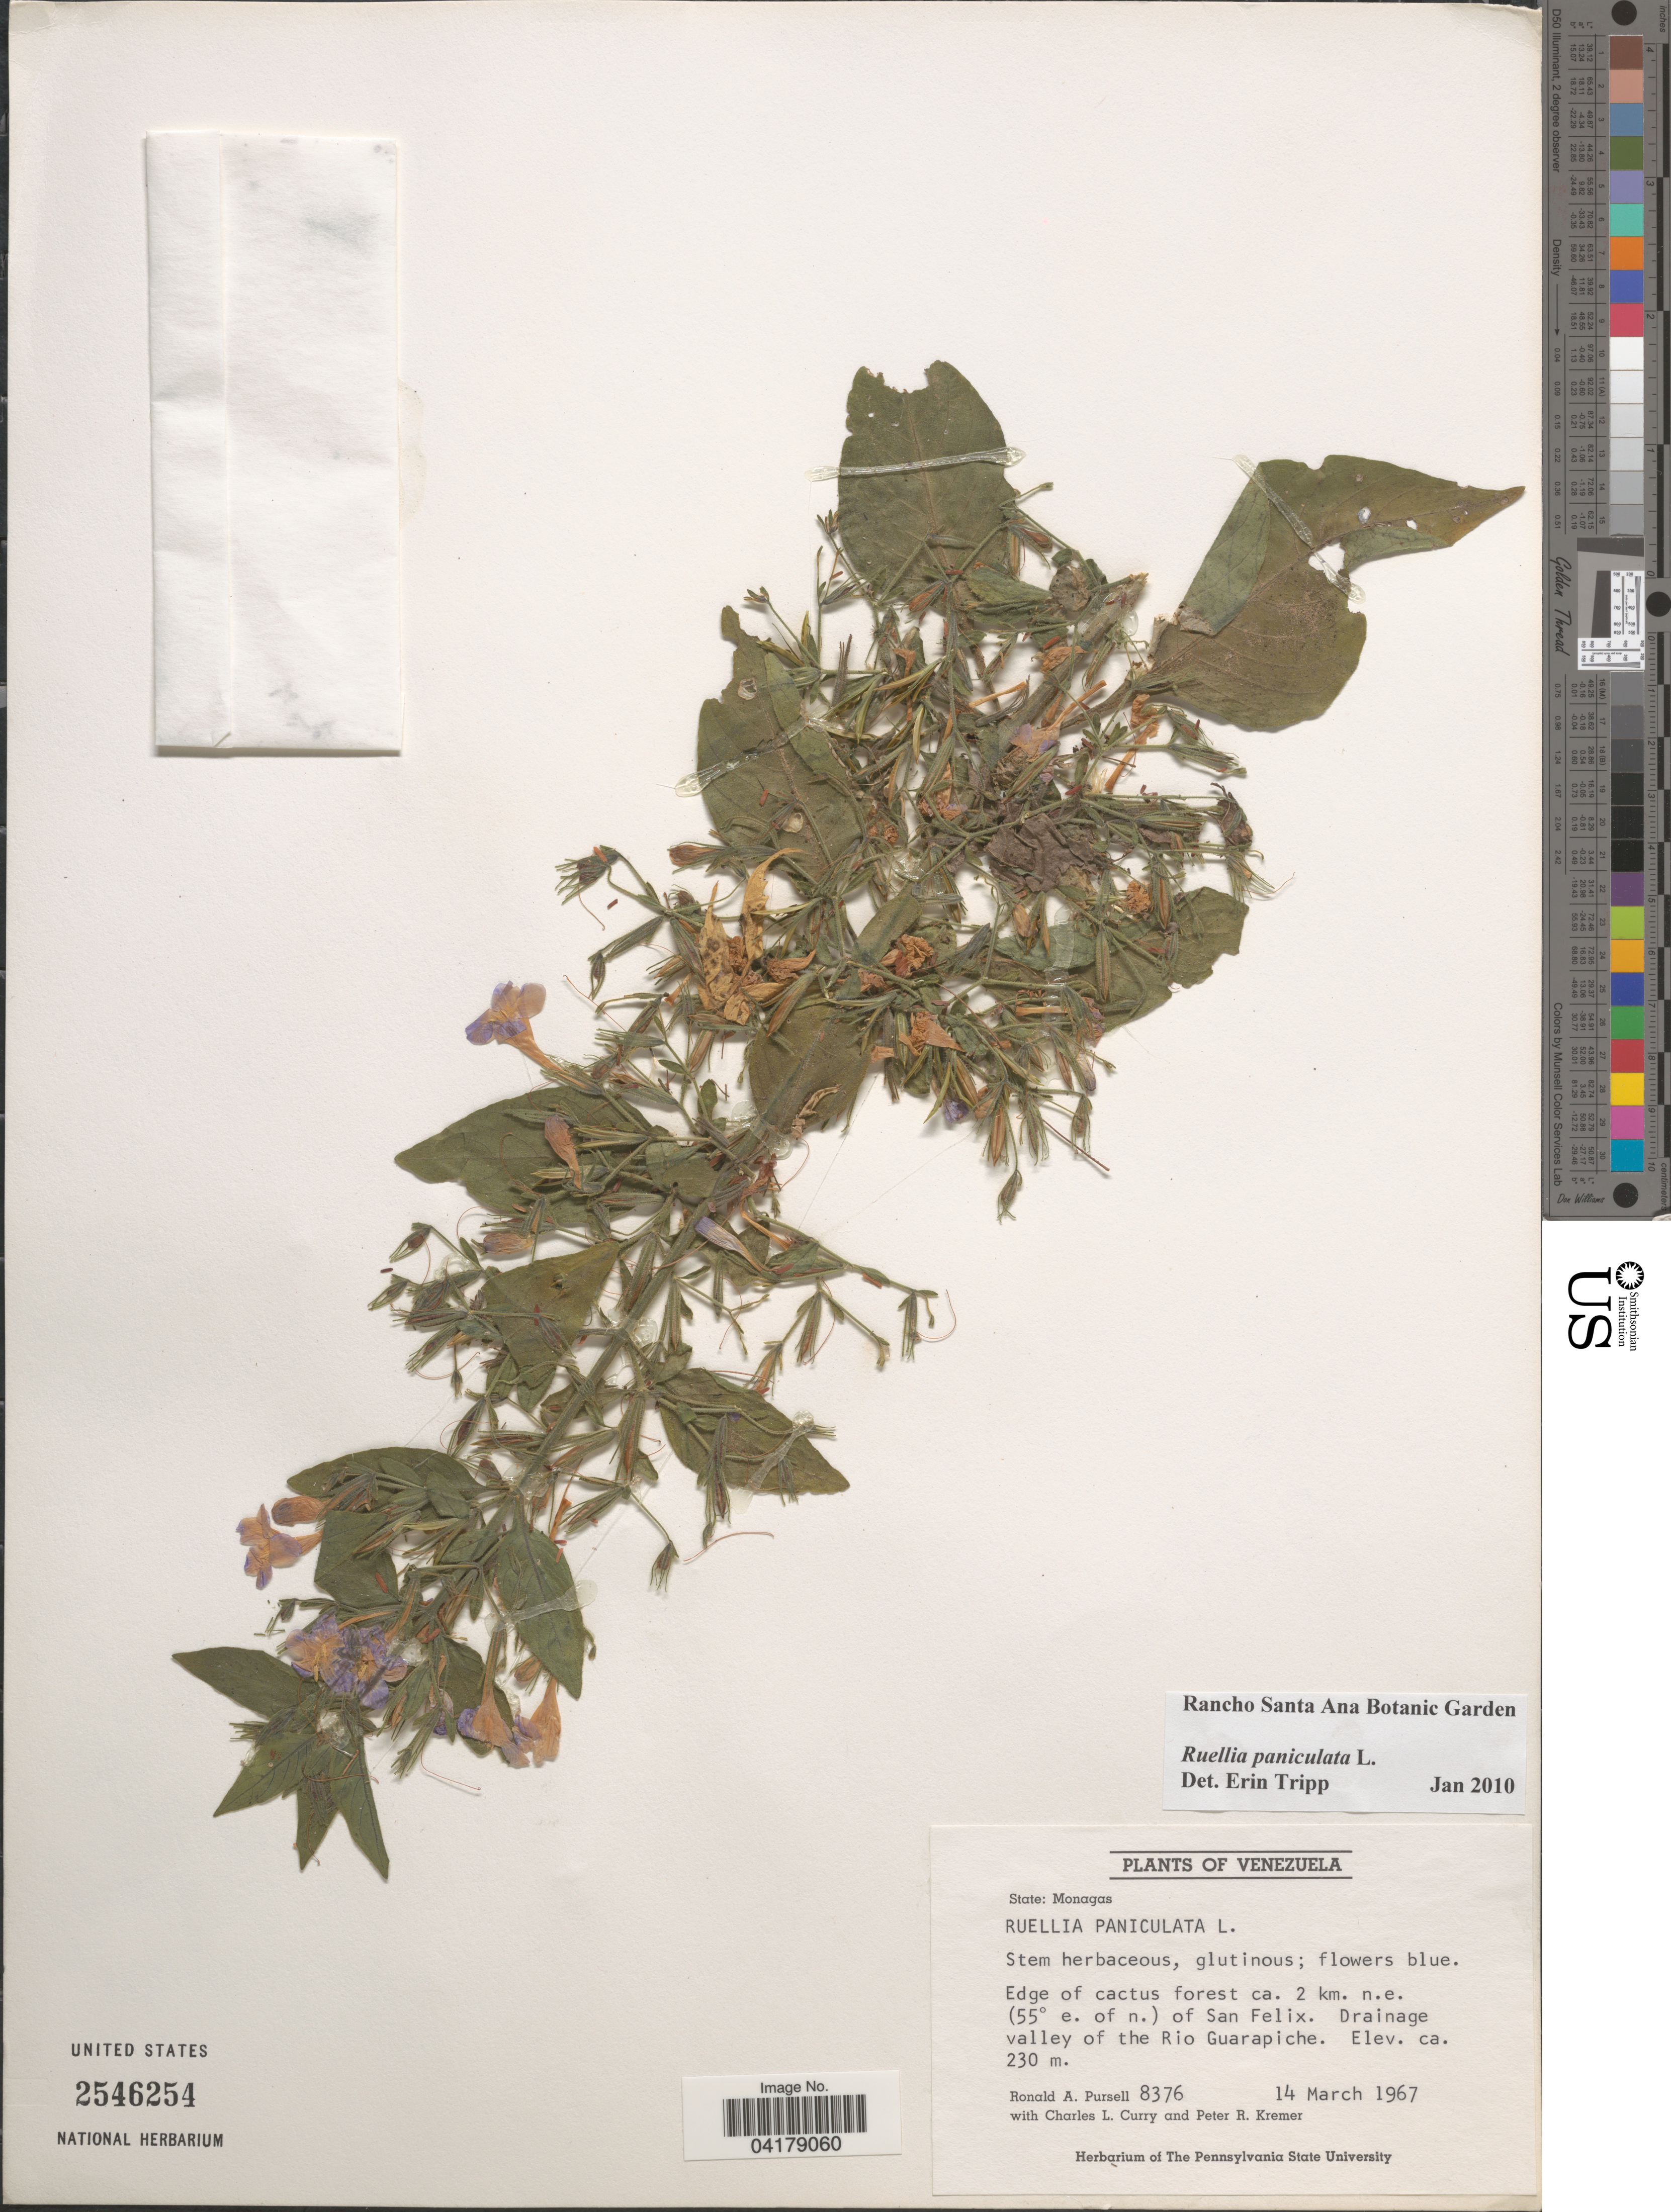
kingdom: Plantae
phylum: Tracheophyta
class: Magnoliopsida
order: Lamiales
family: Acanthaceae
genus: Ruellia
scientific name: Ruellia paniculata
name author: L.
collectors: R. A. Pursell, C. L. Curry & P. Kremer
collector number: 8376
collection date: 1967-03-14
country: Venezuela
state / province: Monagas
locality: Edge of cactus forest ca. 2 km. n.e. (55° e. of n.) of San Felix. Drainage valley of the Rio Guarapiche.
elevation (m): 230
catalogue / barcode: US 2546254